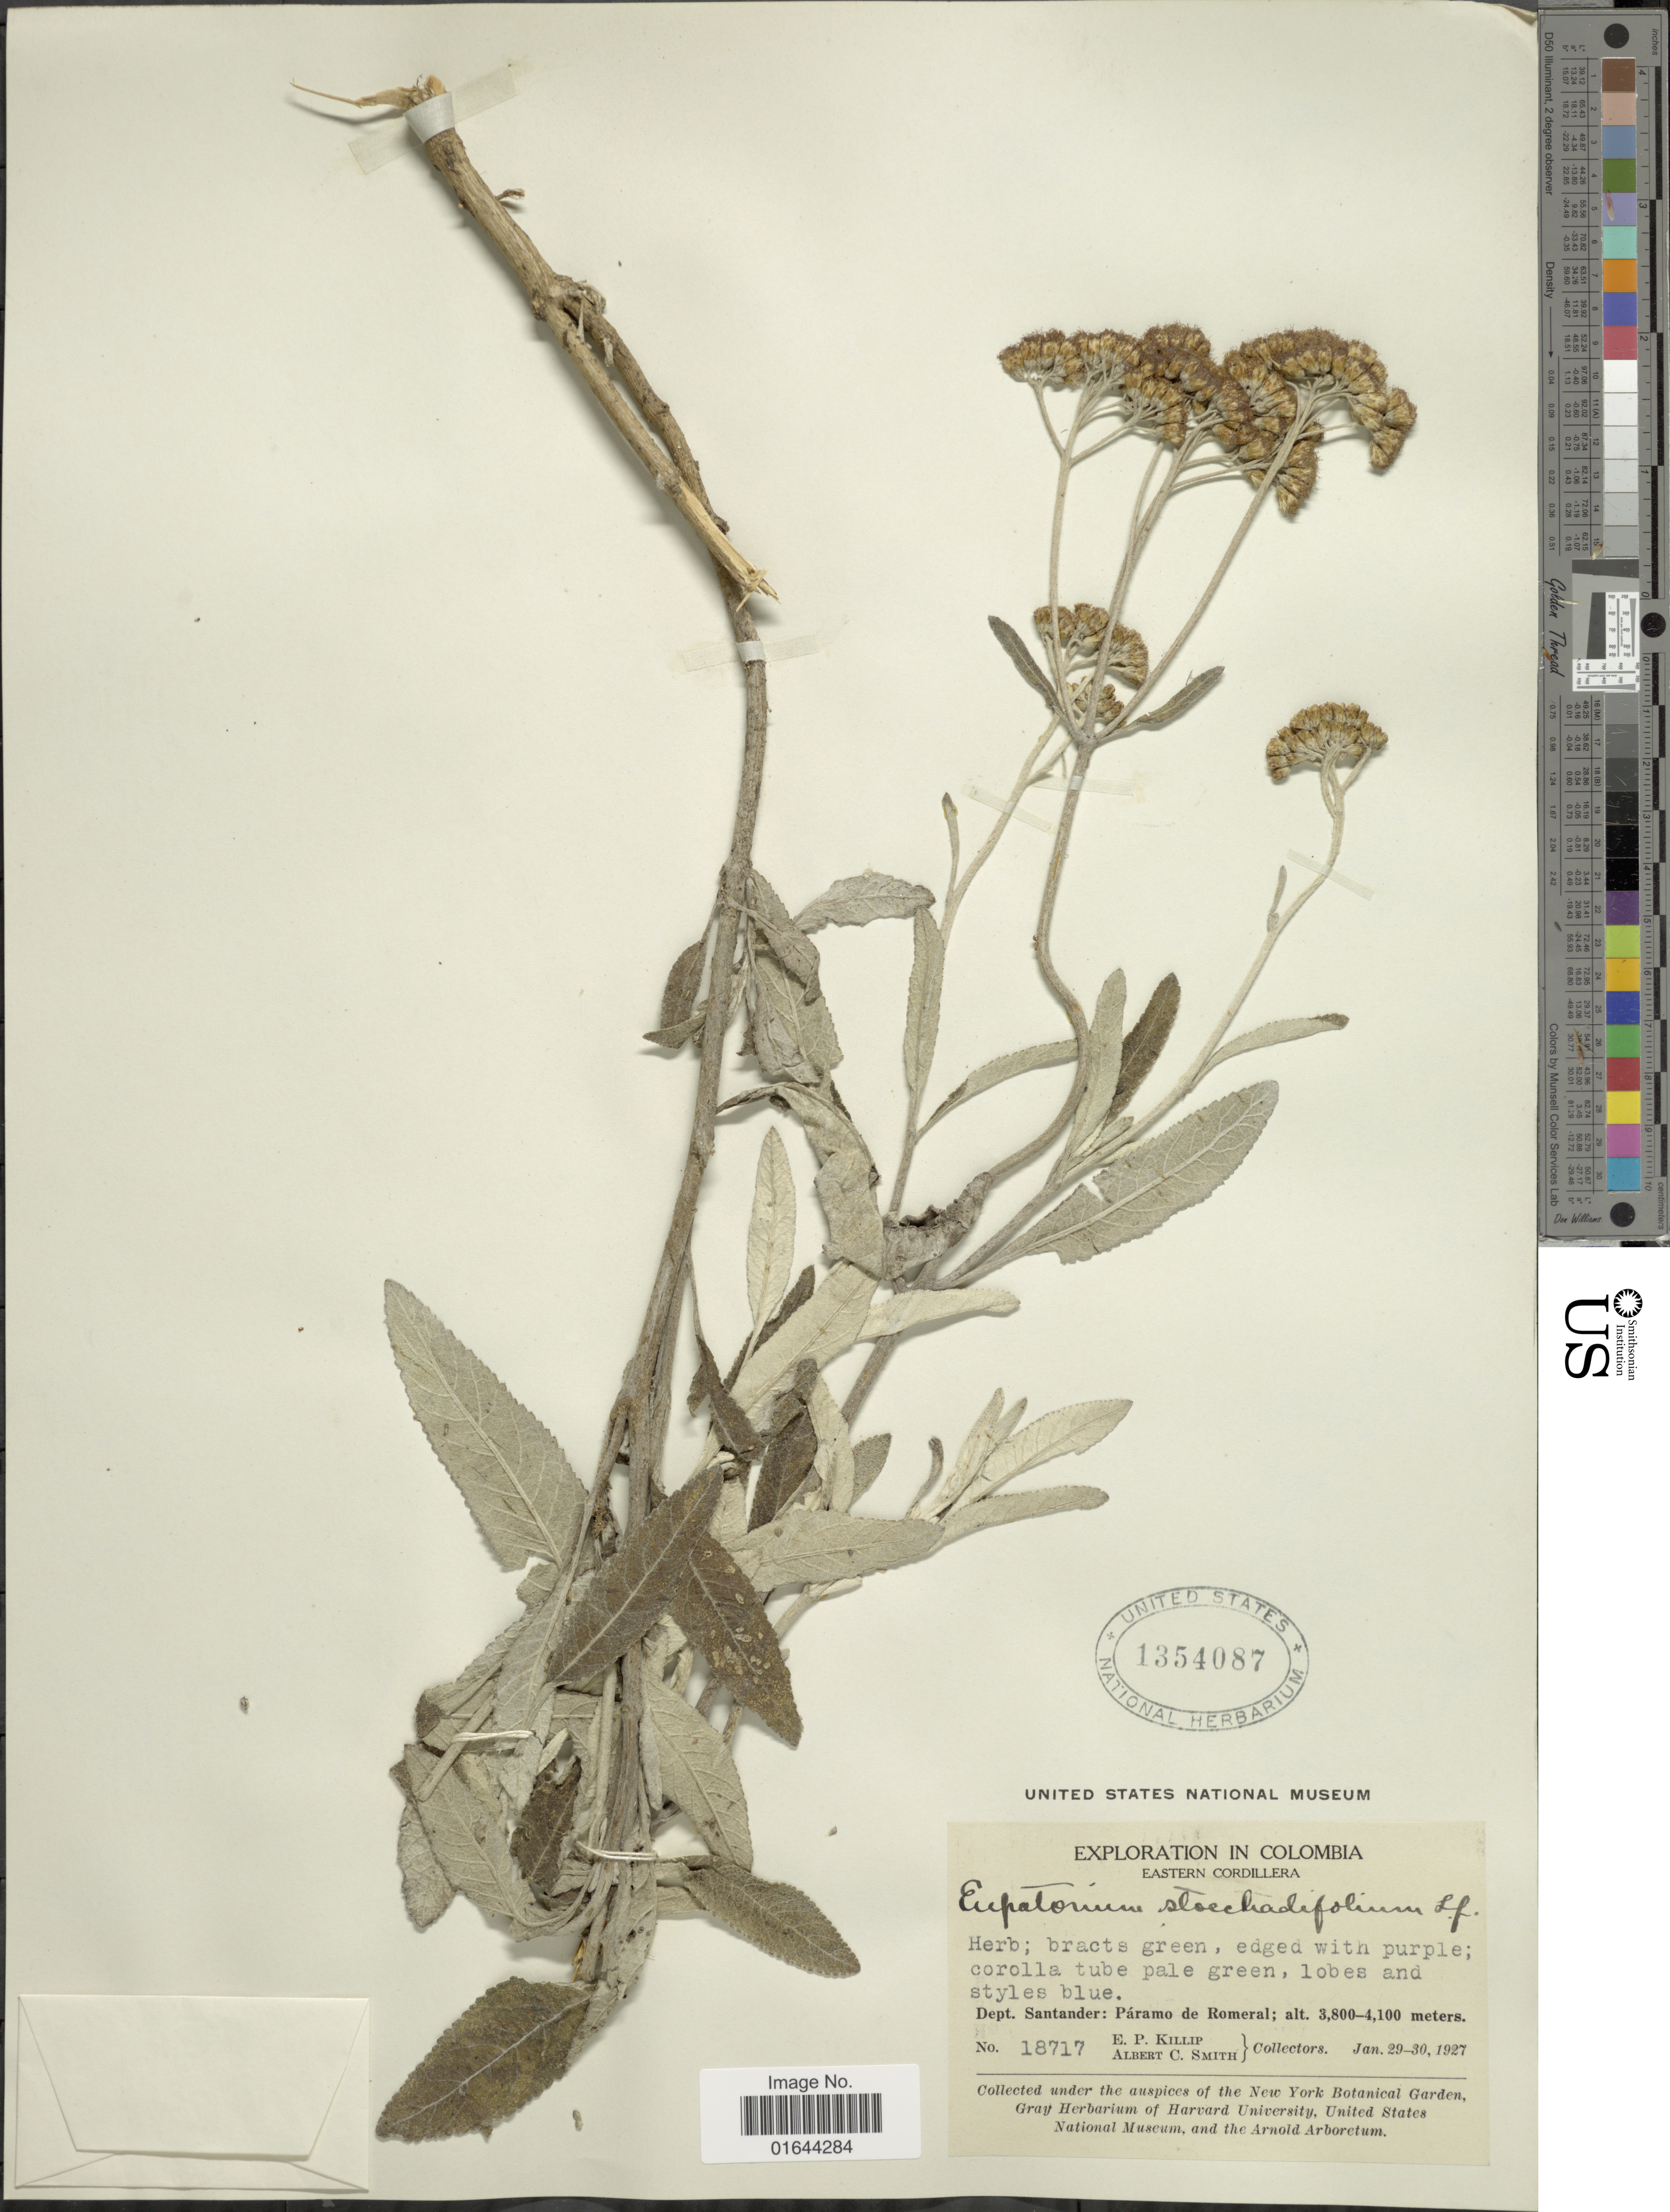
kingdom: Plantae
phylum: Tracheophyta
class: Magnoliopsida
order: Asterales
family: Asteraceae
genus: Lourteigia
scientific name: Lourteigia stoechadifolia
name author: (L. f.) R.M. King & H. Rob.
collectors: E. P. Killip & A. C. Smith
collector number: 18717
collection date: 1927-01-29/1927-01-30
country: Colombia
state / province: Santander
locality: Eastern Cordillera. Dept. Santander: Paramo de Romeral.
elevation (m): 3800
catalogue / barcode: US 1354087